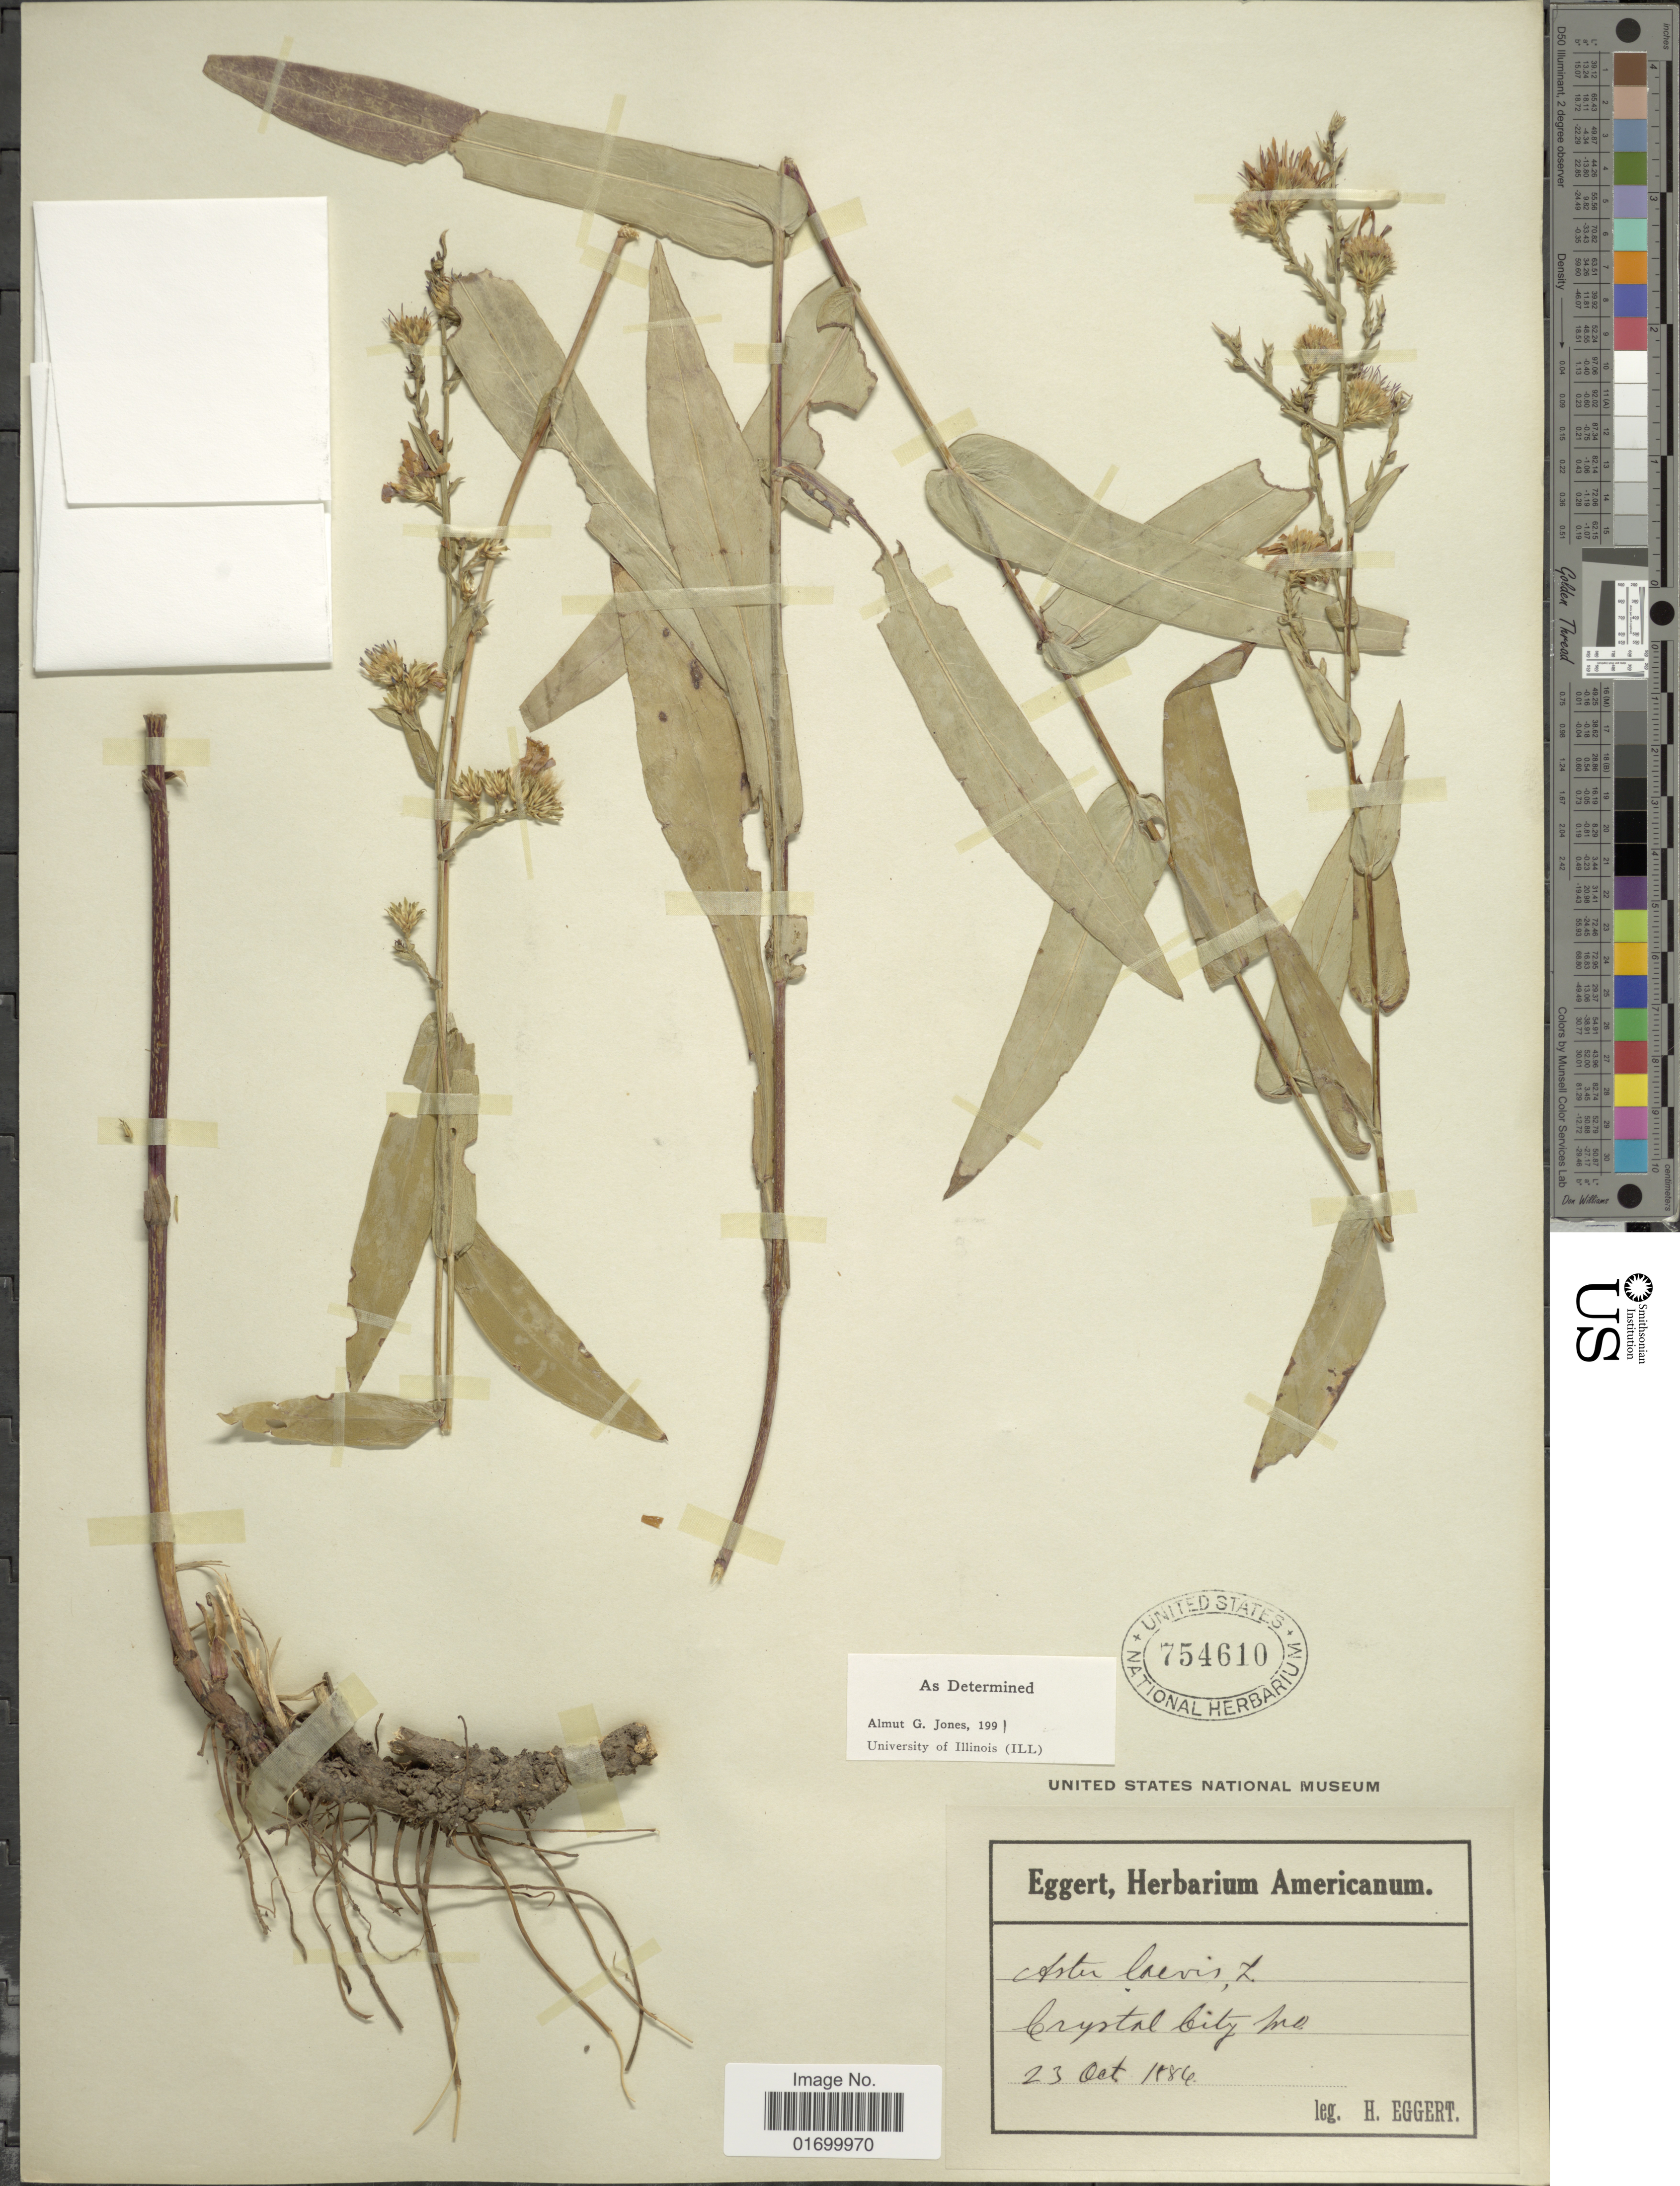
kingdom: Plantae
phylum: Tracheophyta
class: Magnoliopsida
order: Asterales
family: Asteraceae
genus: Symphyotrichum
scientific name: Symphyotrichum laeve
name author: (L.) Á. Löve & D. Löve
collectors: H. Eggert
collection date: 1884-10-23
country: United States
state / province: Missouri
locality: Crystal City, Mo.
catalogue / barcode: US 754610